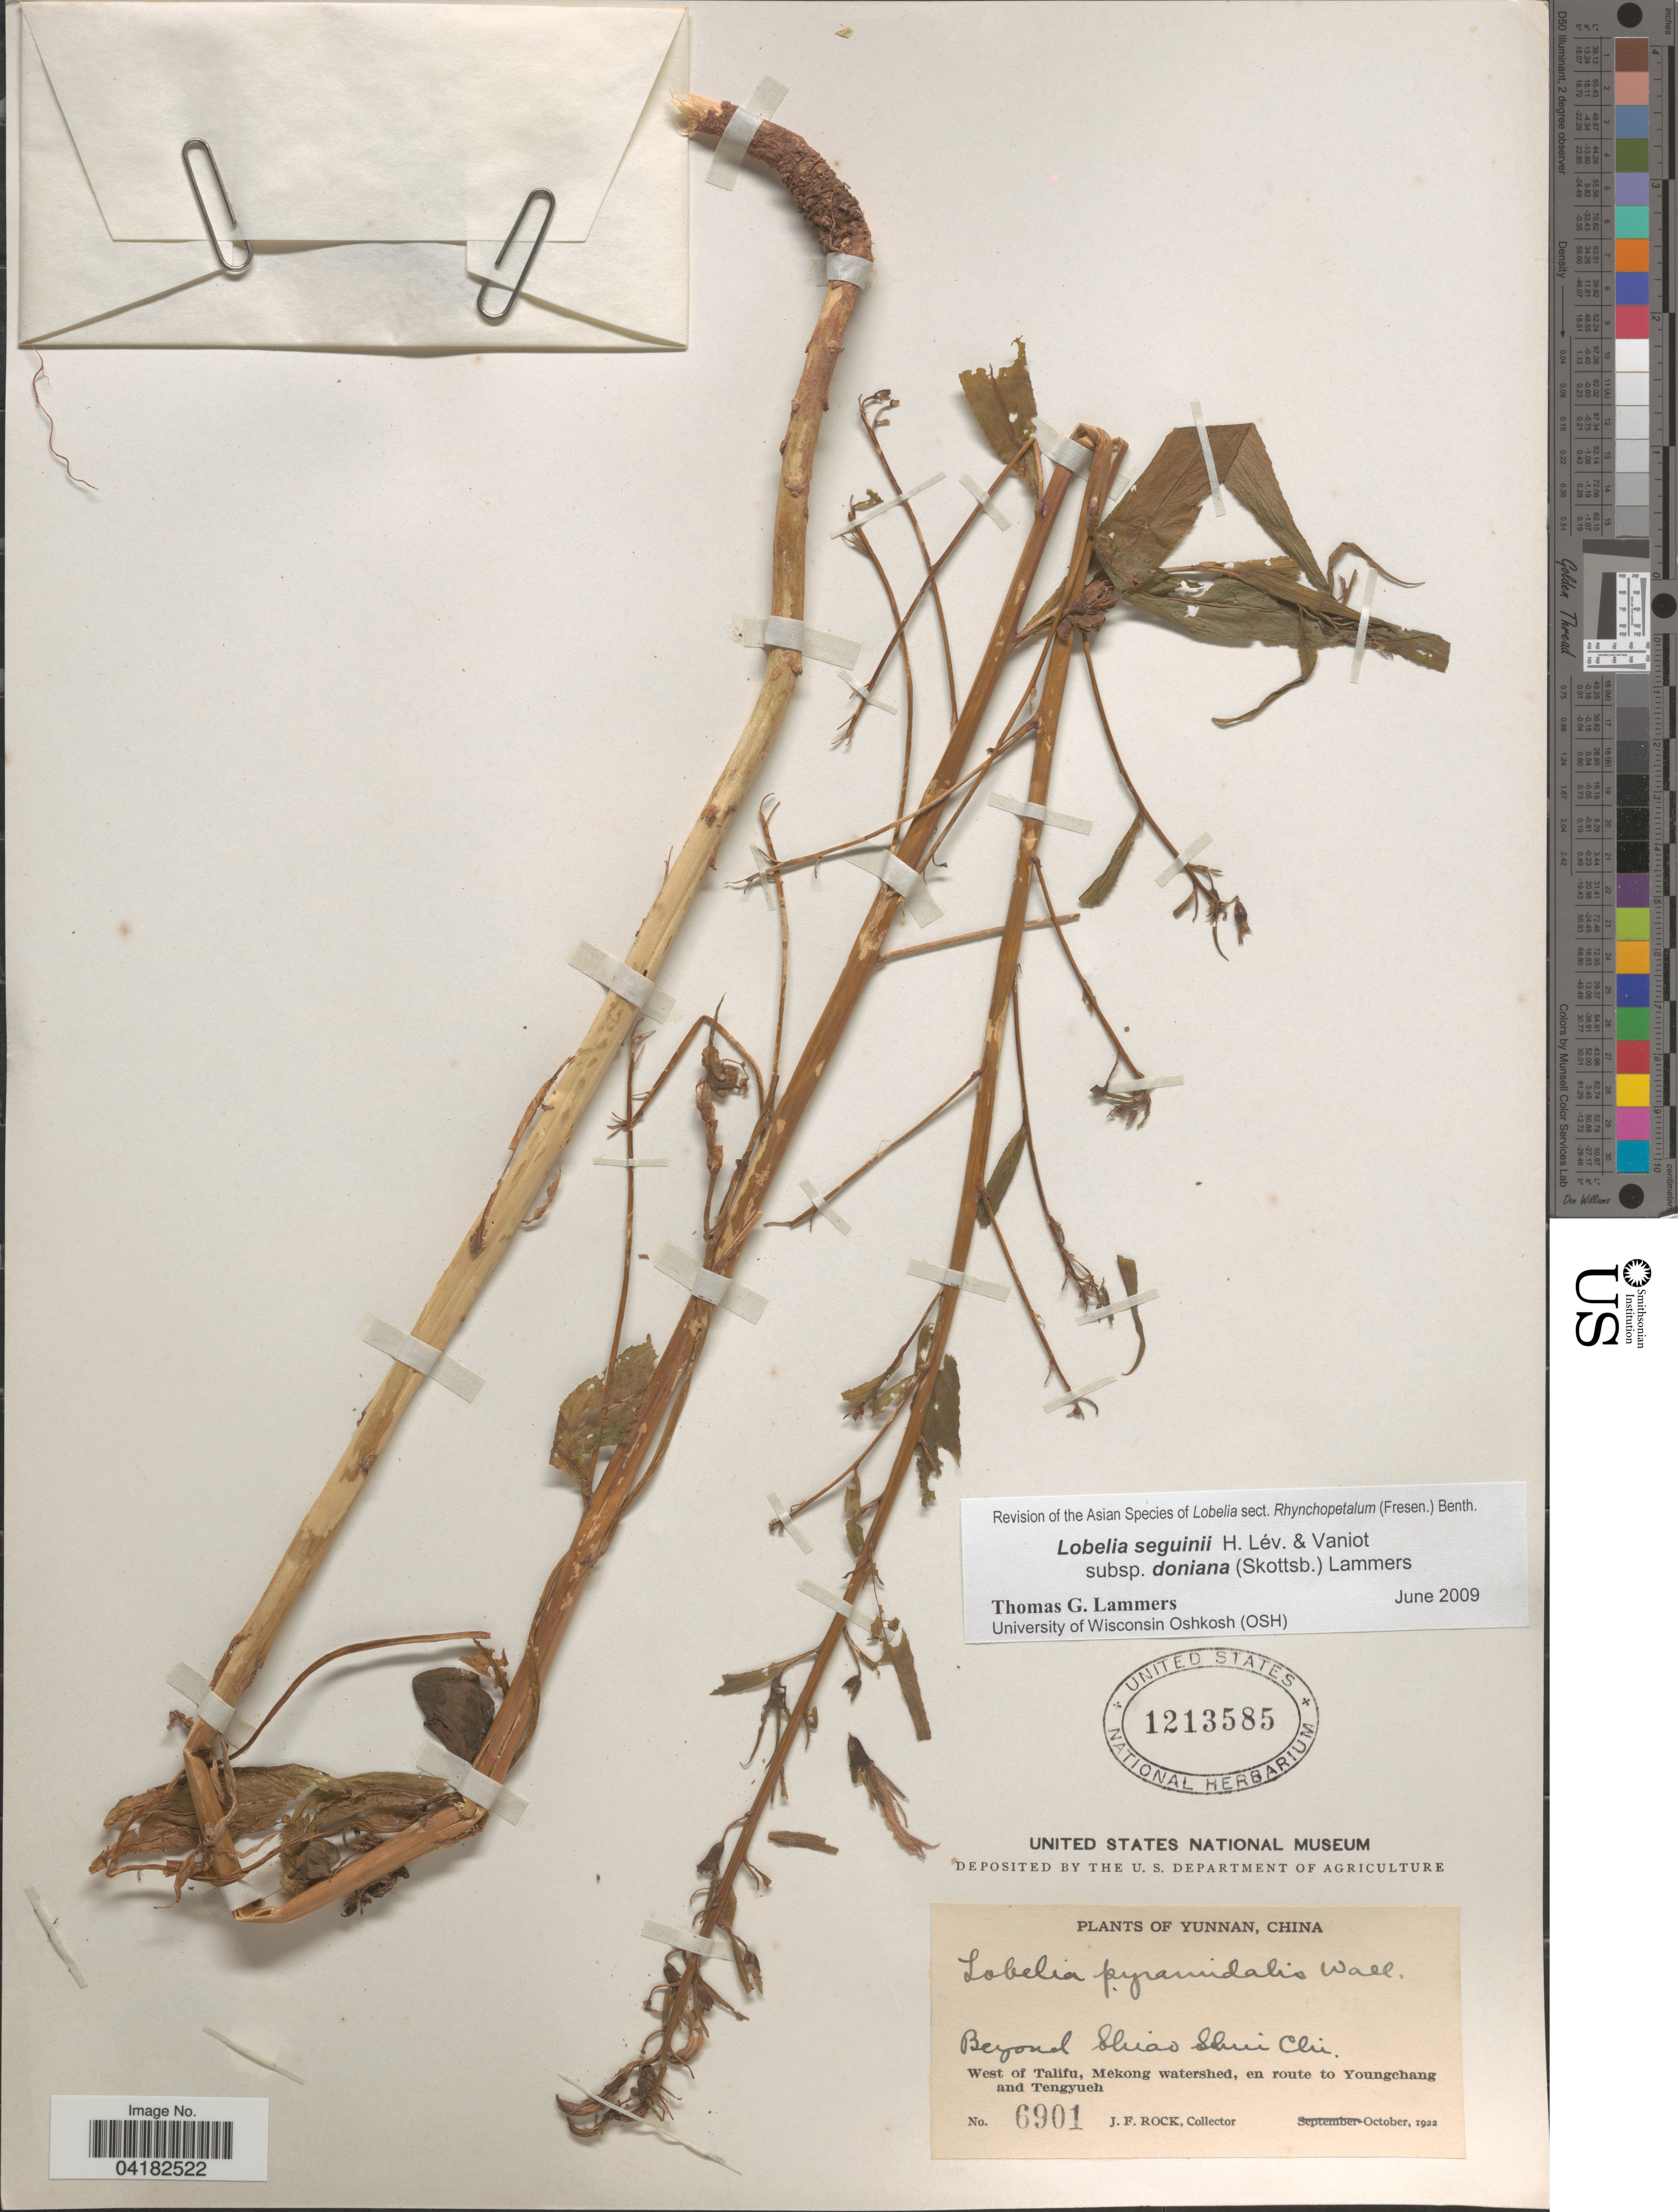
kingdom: Plantae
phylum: Tracheophyta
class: Magnoliopsida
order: Asterales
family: Campanulaceae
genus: Lobelia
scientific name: Lobelia seguinii subsp. doniana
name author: (Skottsb.) E. Wimm.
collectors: J. Rock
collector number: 6901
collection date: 1922-10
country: China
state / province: Yunnan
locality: Beyond Shiao [interpreted] Shui [interpreted] Chi. West of Talifu, Mekong watershed, en route to Youngchang and Tengyueh.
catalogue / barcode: US 1213585